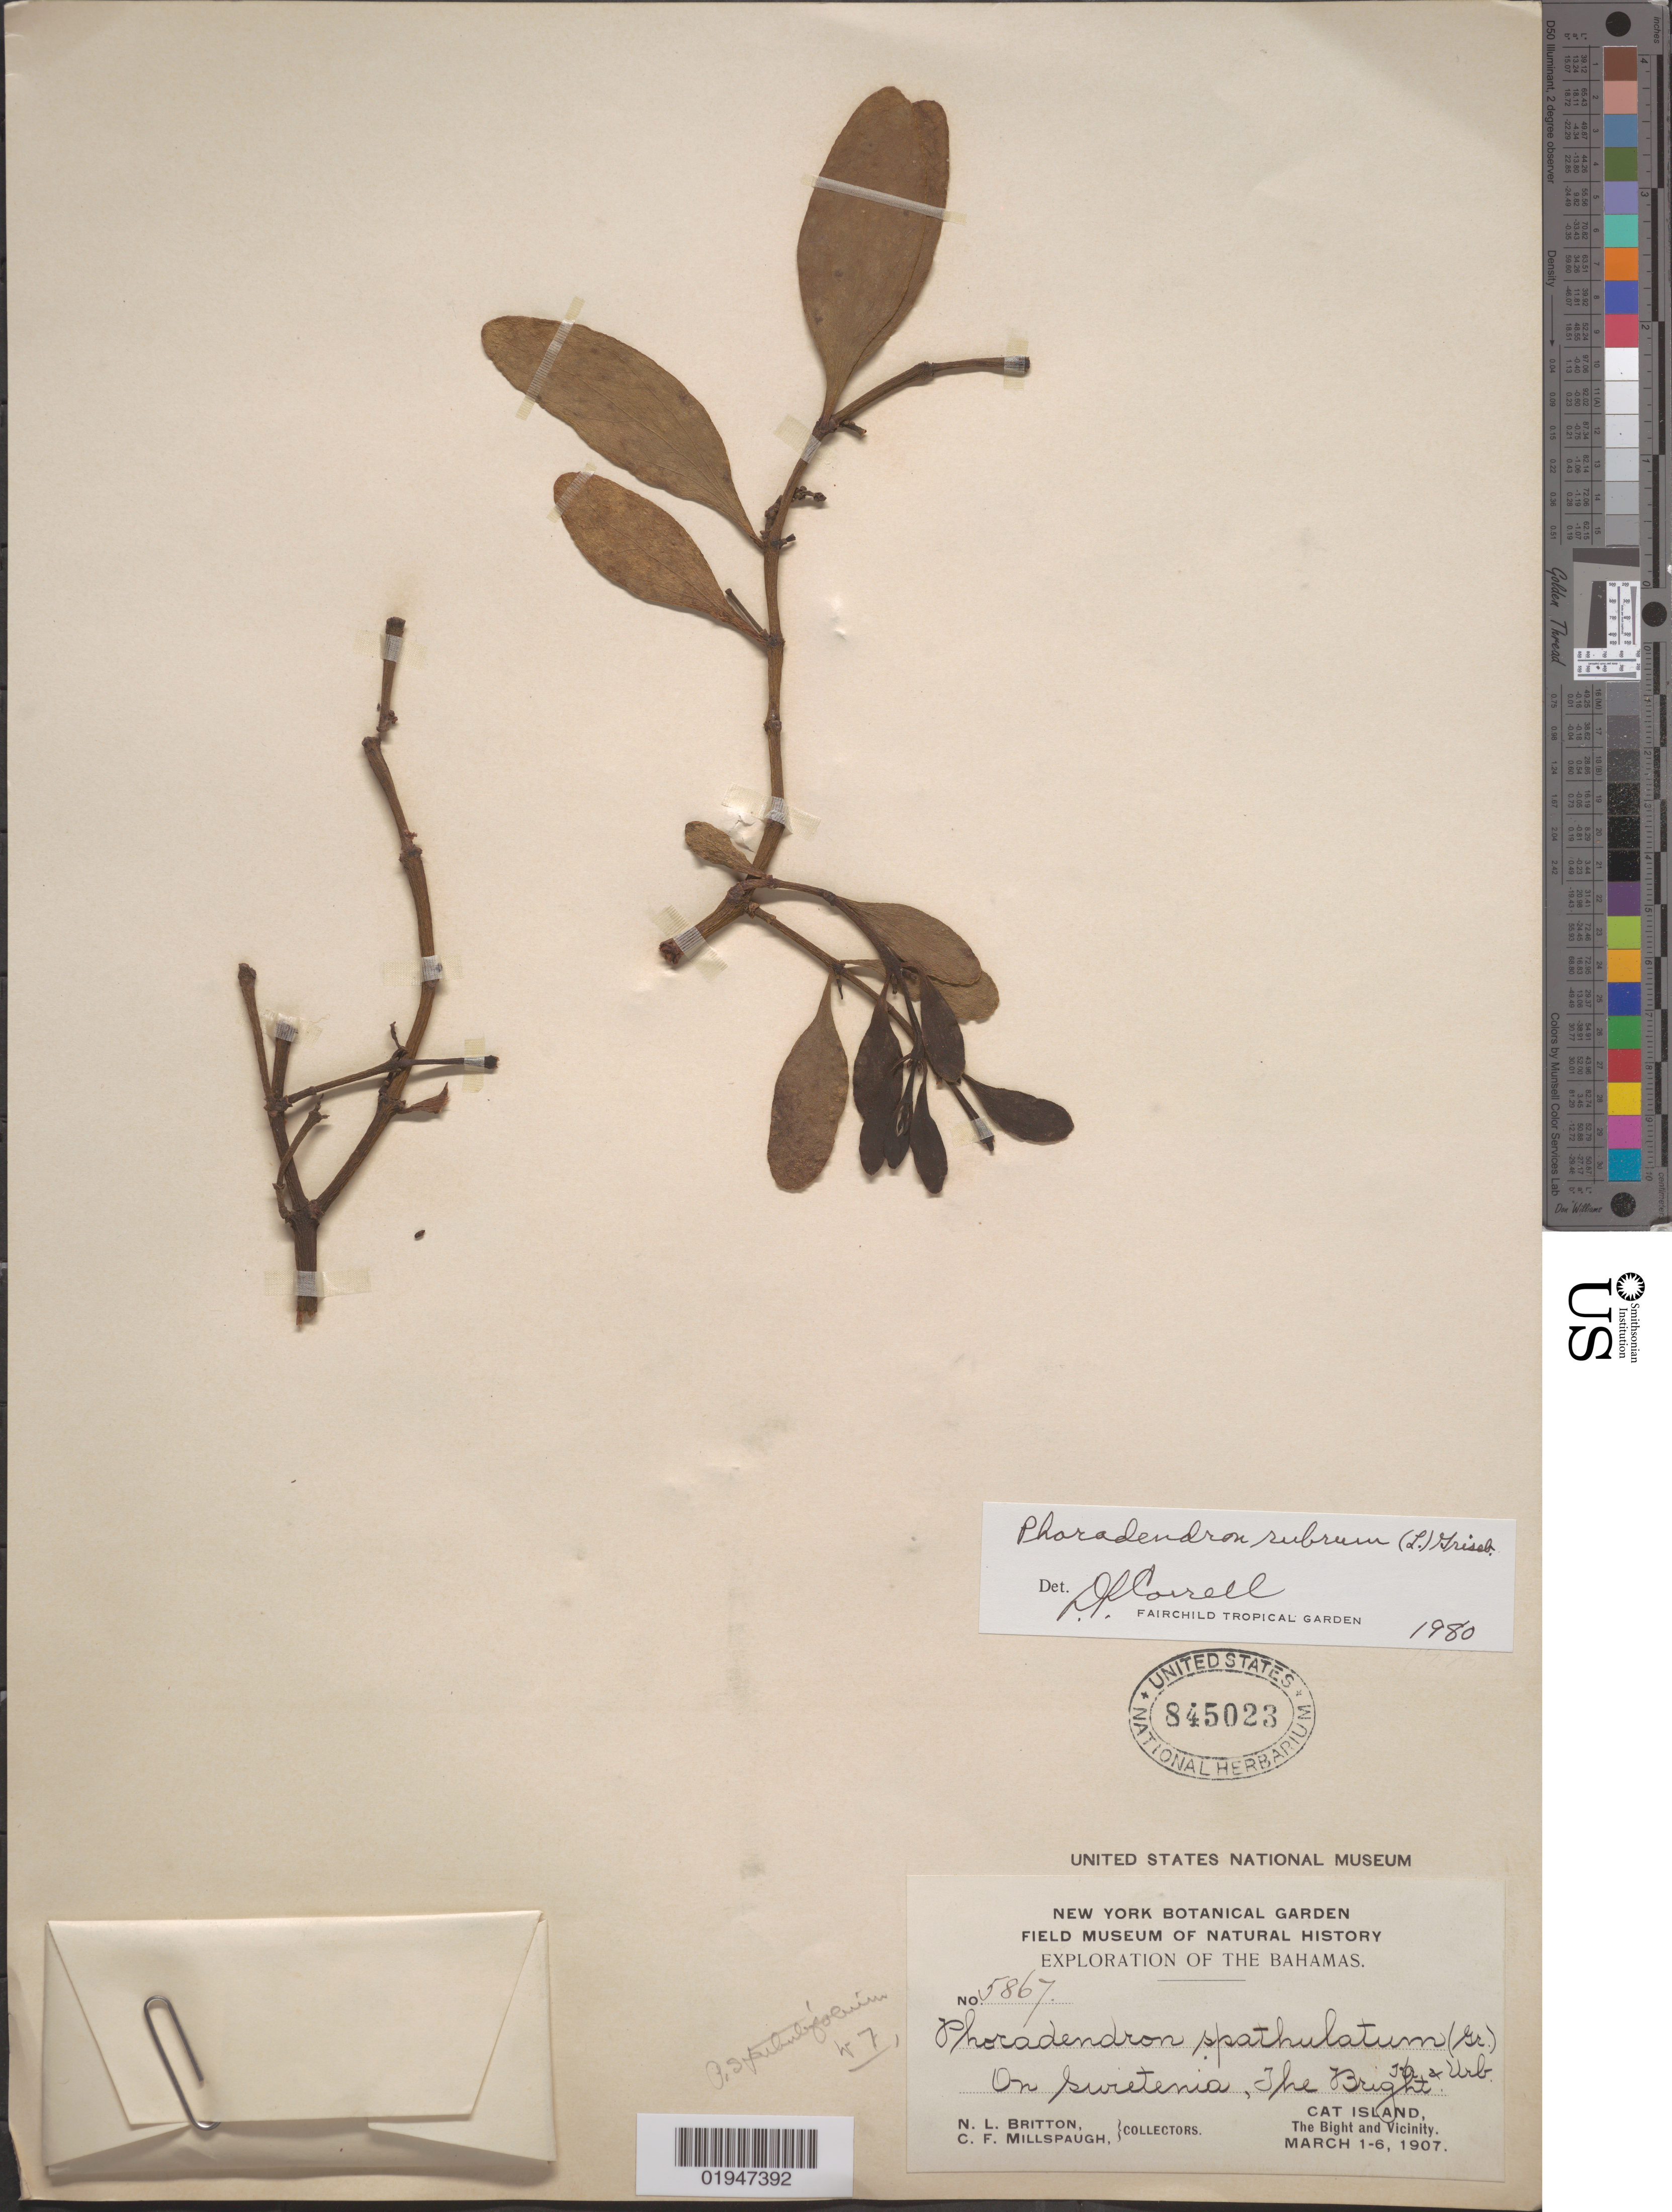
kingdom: Plantae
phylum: Tracheophyta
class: Magnoliopsida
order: Santalales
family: Viscaceae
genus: Phoradendron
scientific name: Phoradendron rubrum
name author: (L.) Griseb.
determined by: Correll, D. S.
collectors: N. Britton & C. F. Millspaugh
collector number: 5867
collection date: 1907-03-01/1907-03-06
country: Bahamas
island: Cat I.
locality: Cat Island. The Bight and vicinity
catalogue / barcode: US 845023